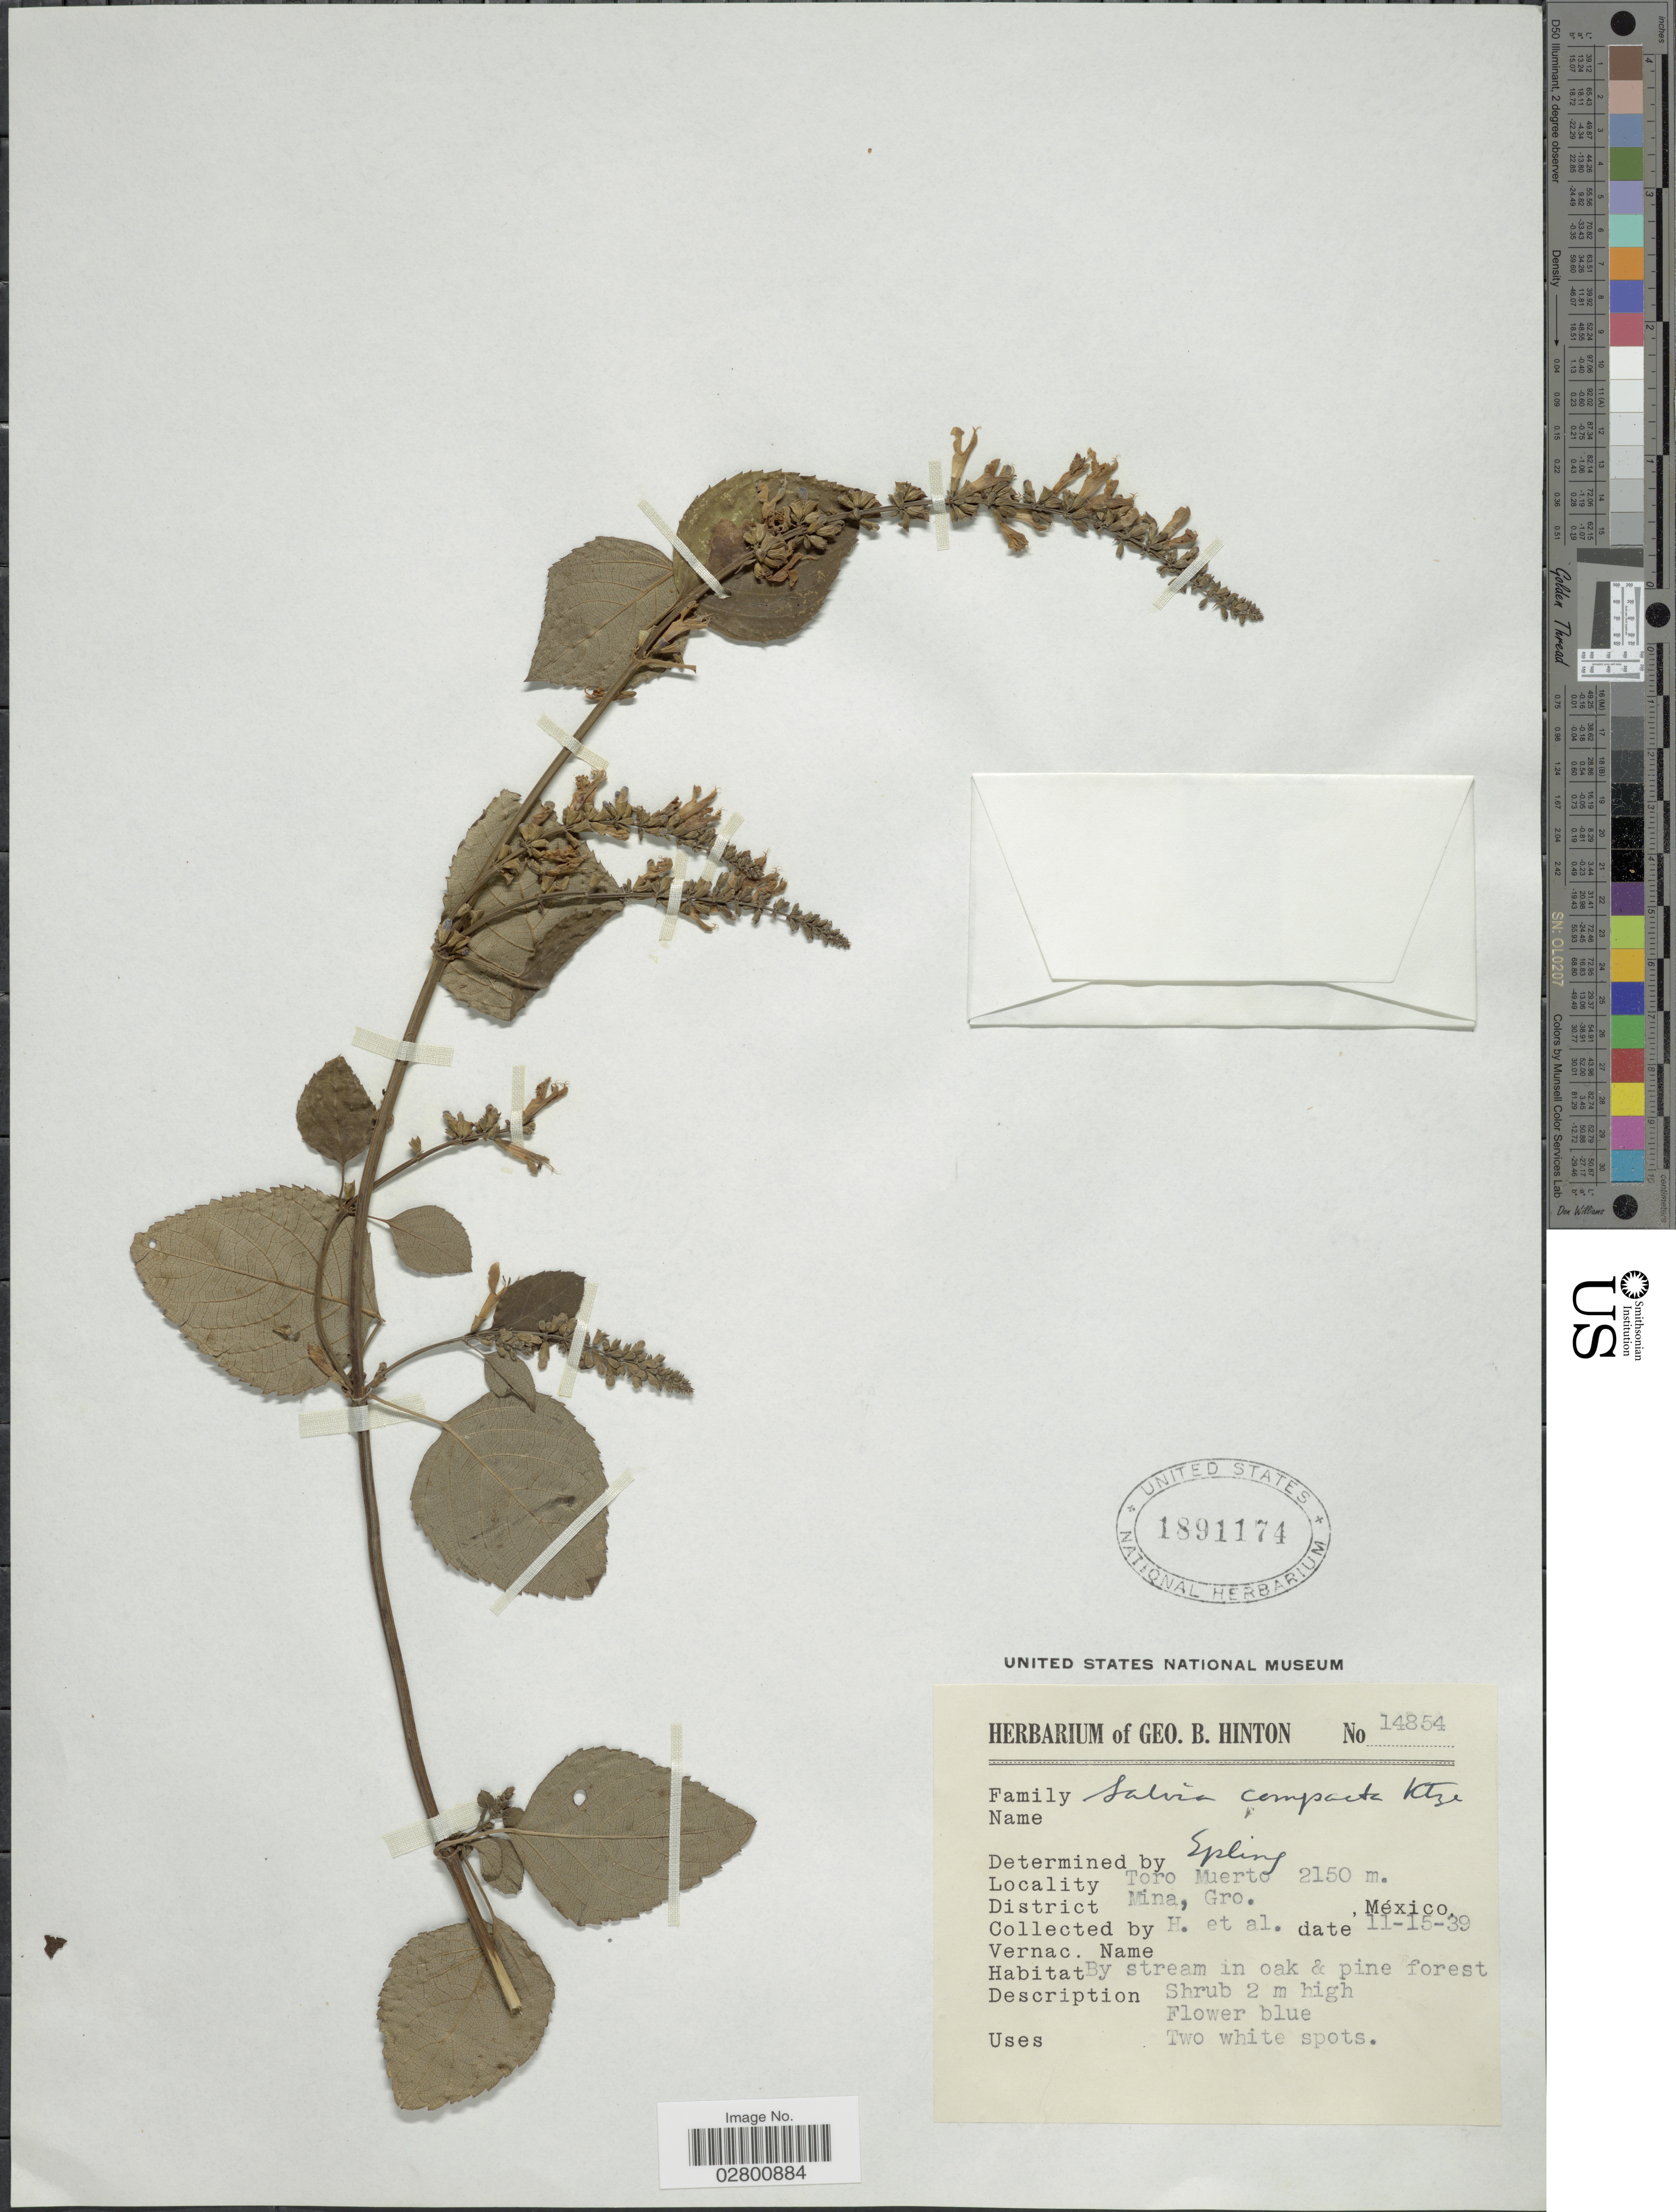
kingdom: Plantae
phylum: Tracheophyta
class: Magnoliopsida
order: Lamiales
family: Lamiaceae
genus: Salvia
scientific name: Salvia compacta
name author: Kuntze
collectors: G. B. Hinton & et al.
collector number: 14854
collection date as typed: Transcribed d/m/y: 15/11/39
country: Mexico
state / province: Guerrero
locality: Toro Muerto. Mina, Gro.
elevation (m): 2150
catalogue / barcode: US 1891174